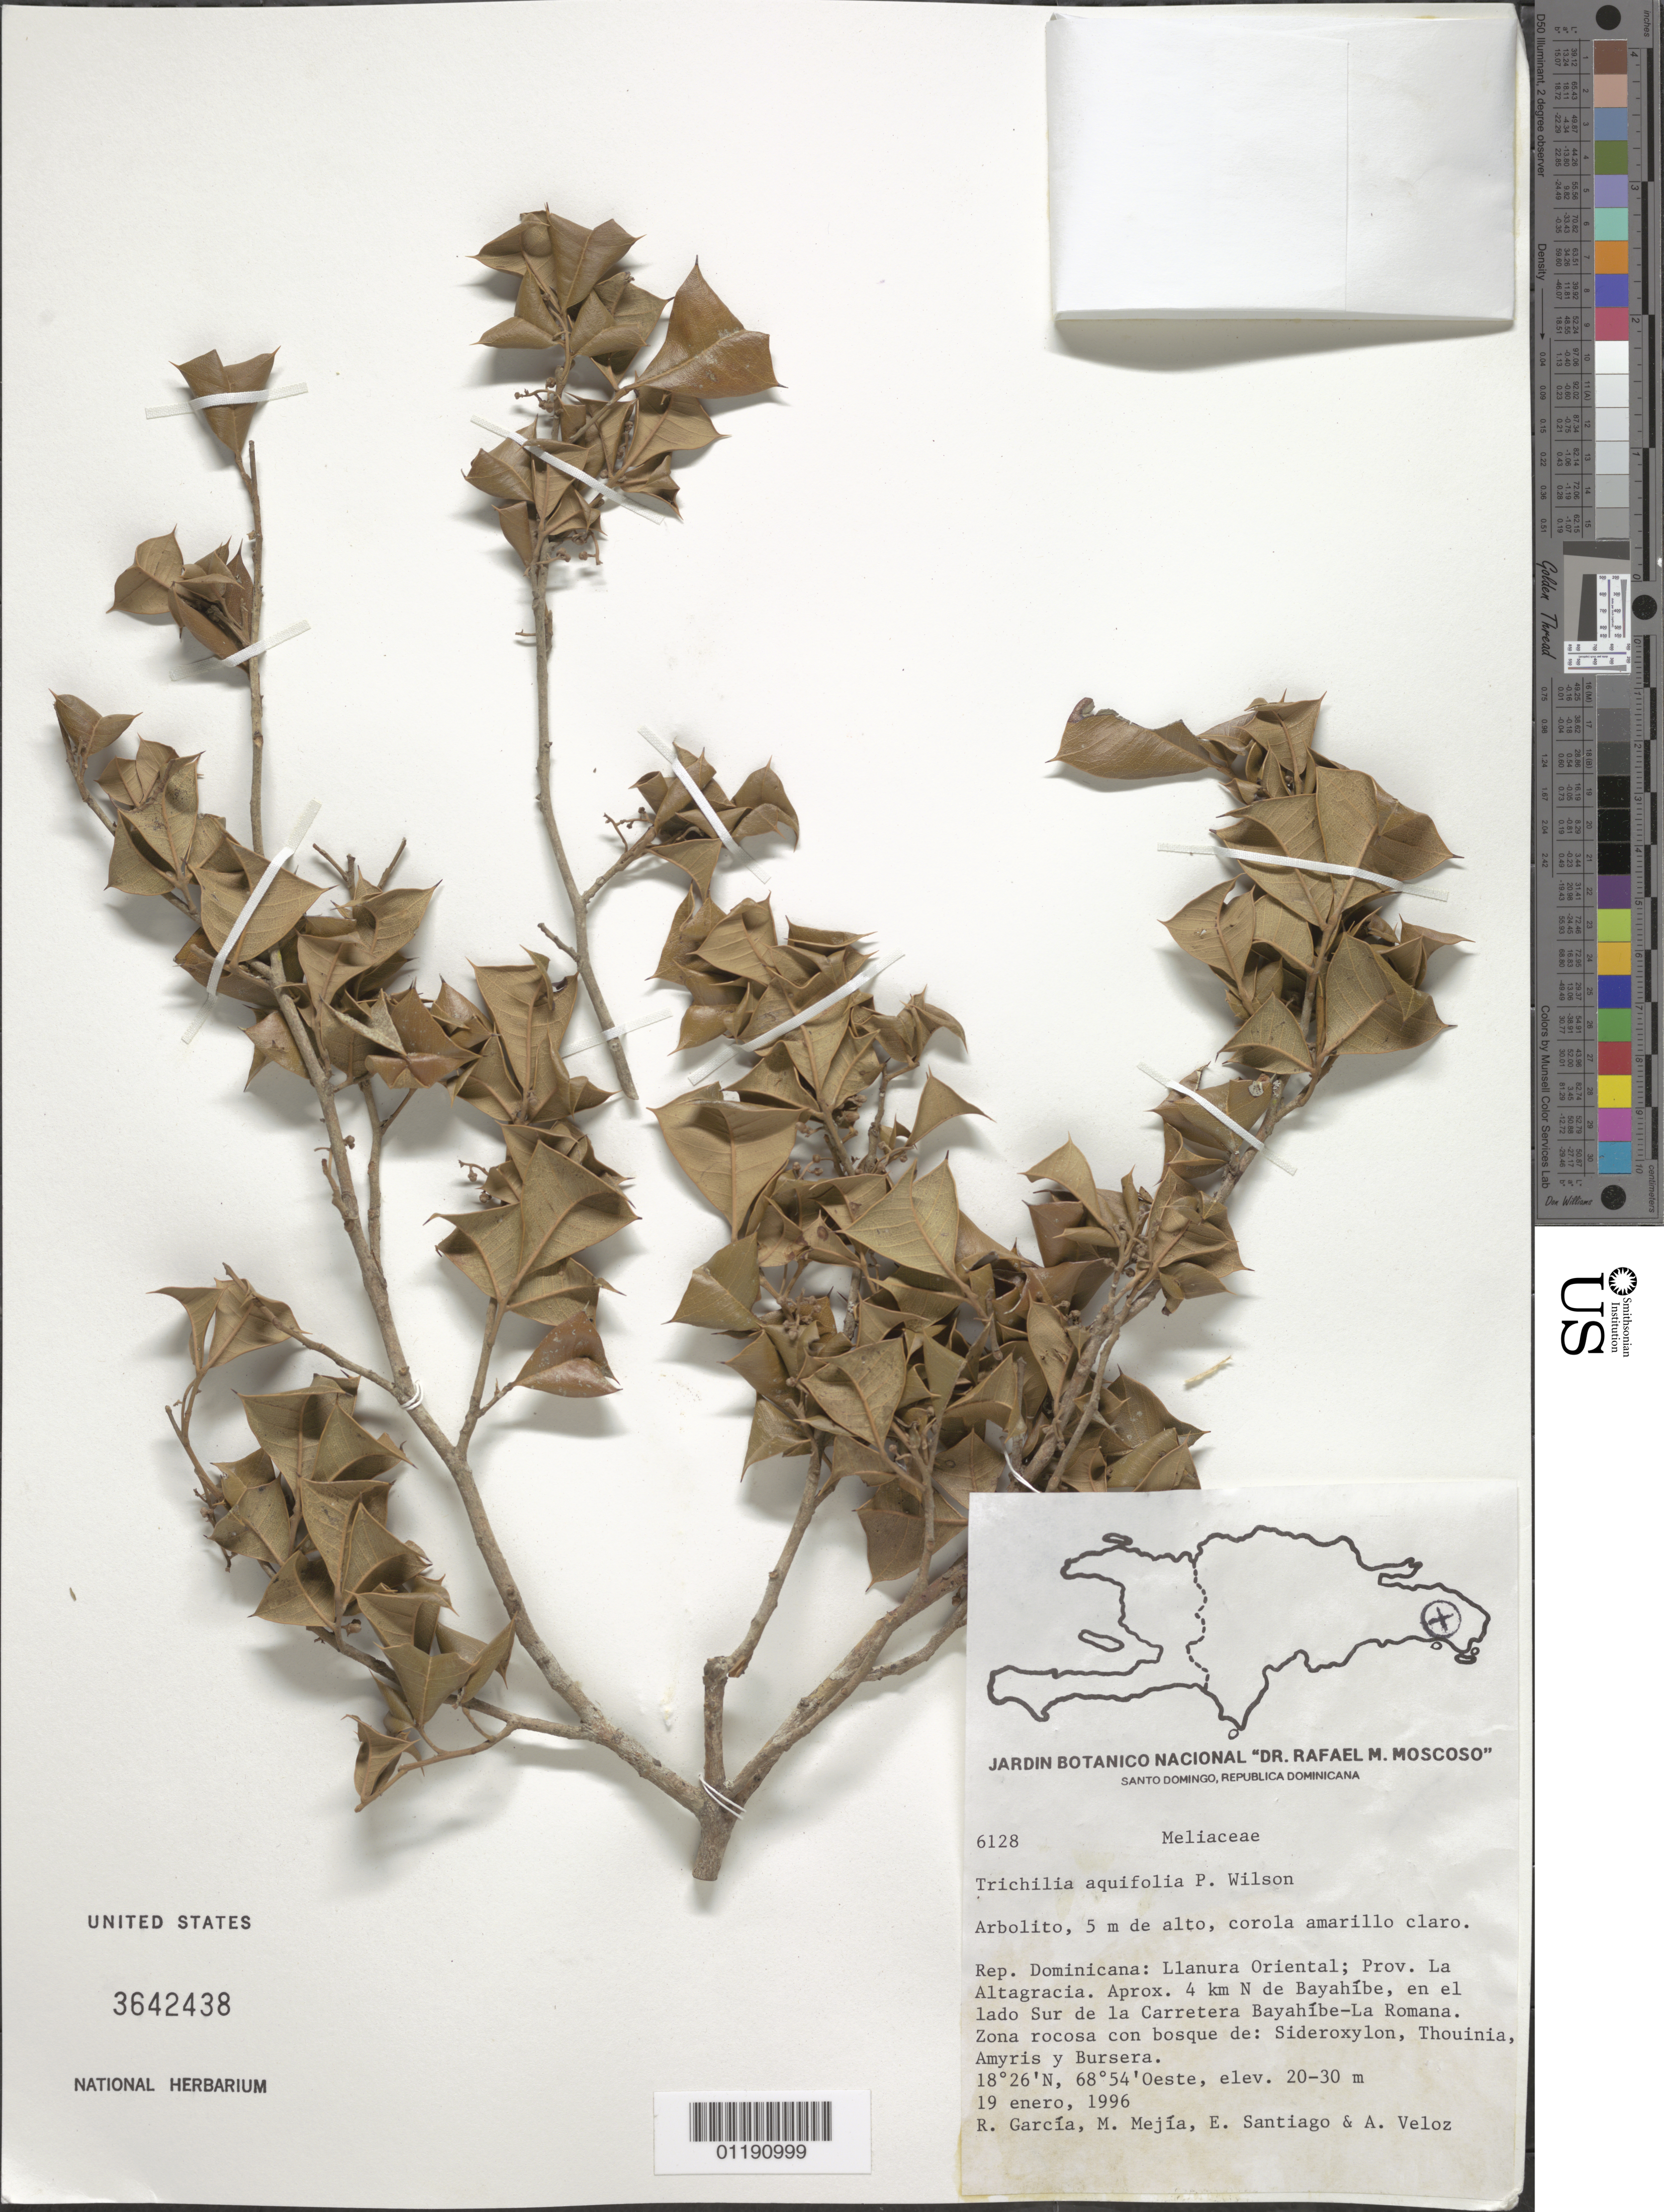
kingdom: Plantae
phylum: Tracheophyta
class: Magnoliopsida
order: Sapindales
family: Meliaceae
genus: Trichilia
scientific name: Trichilia aquifolia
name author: P. Wilson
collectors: R. García, M. Mejia, E. Santiago & A. Veloz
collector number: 6128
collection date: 1996-01-19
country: Dominican Republic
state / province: La Altagracía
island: Hispaniola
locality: Llanura Oriental; Prov. La Altagracia. About 4 km N of Bayahíbe-La Romana.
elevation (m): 20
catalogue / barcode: US 3642438